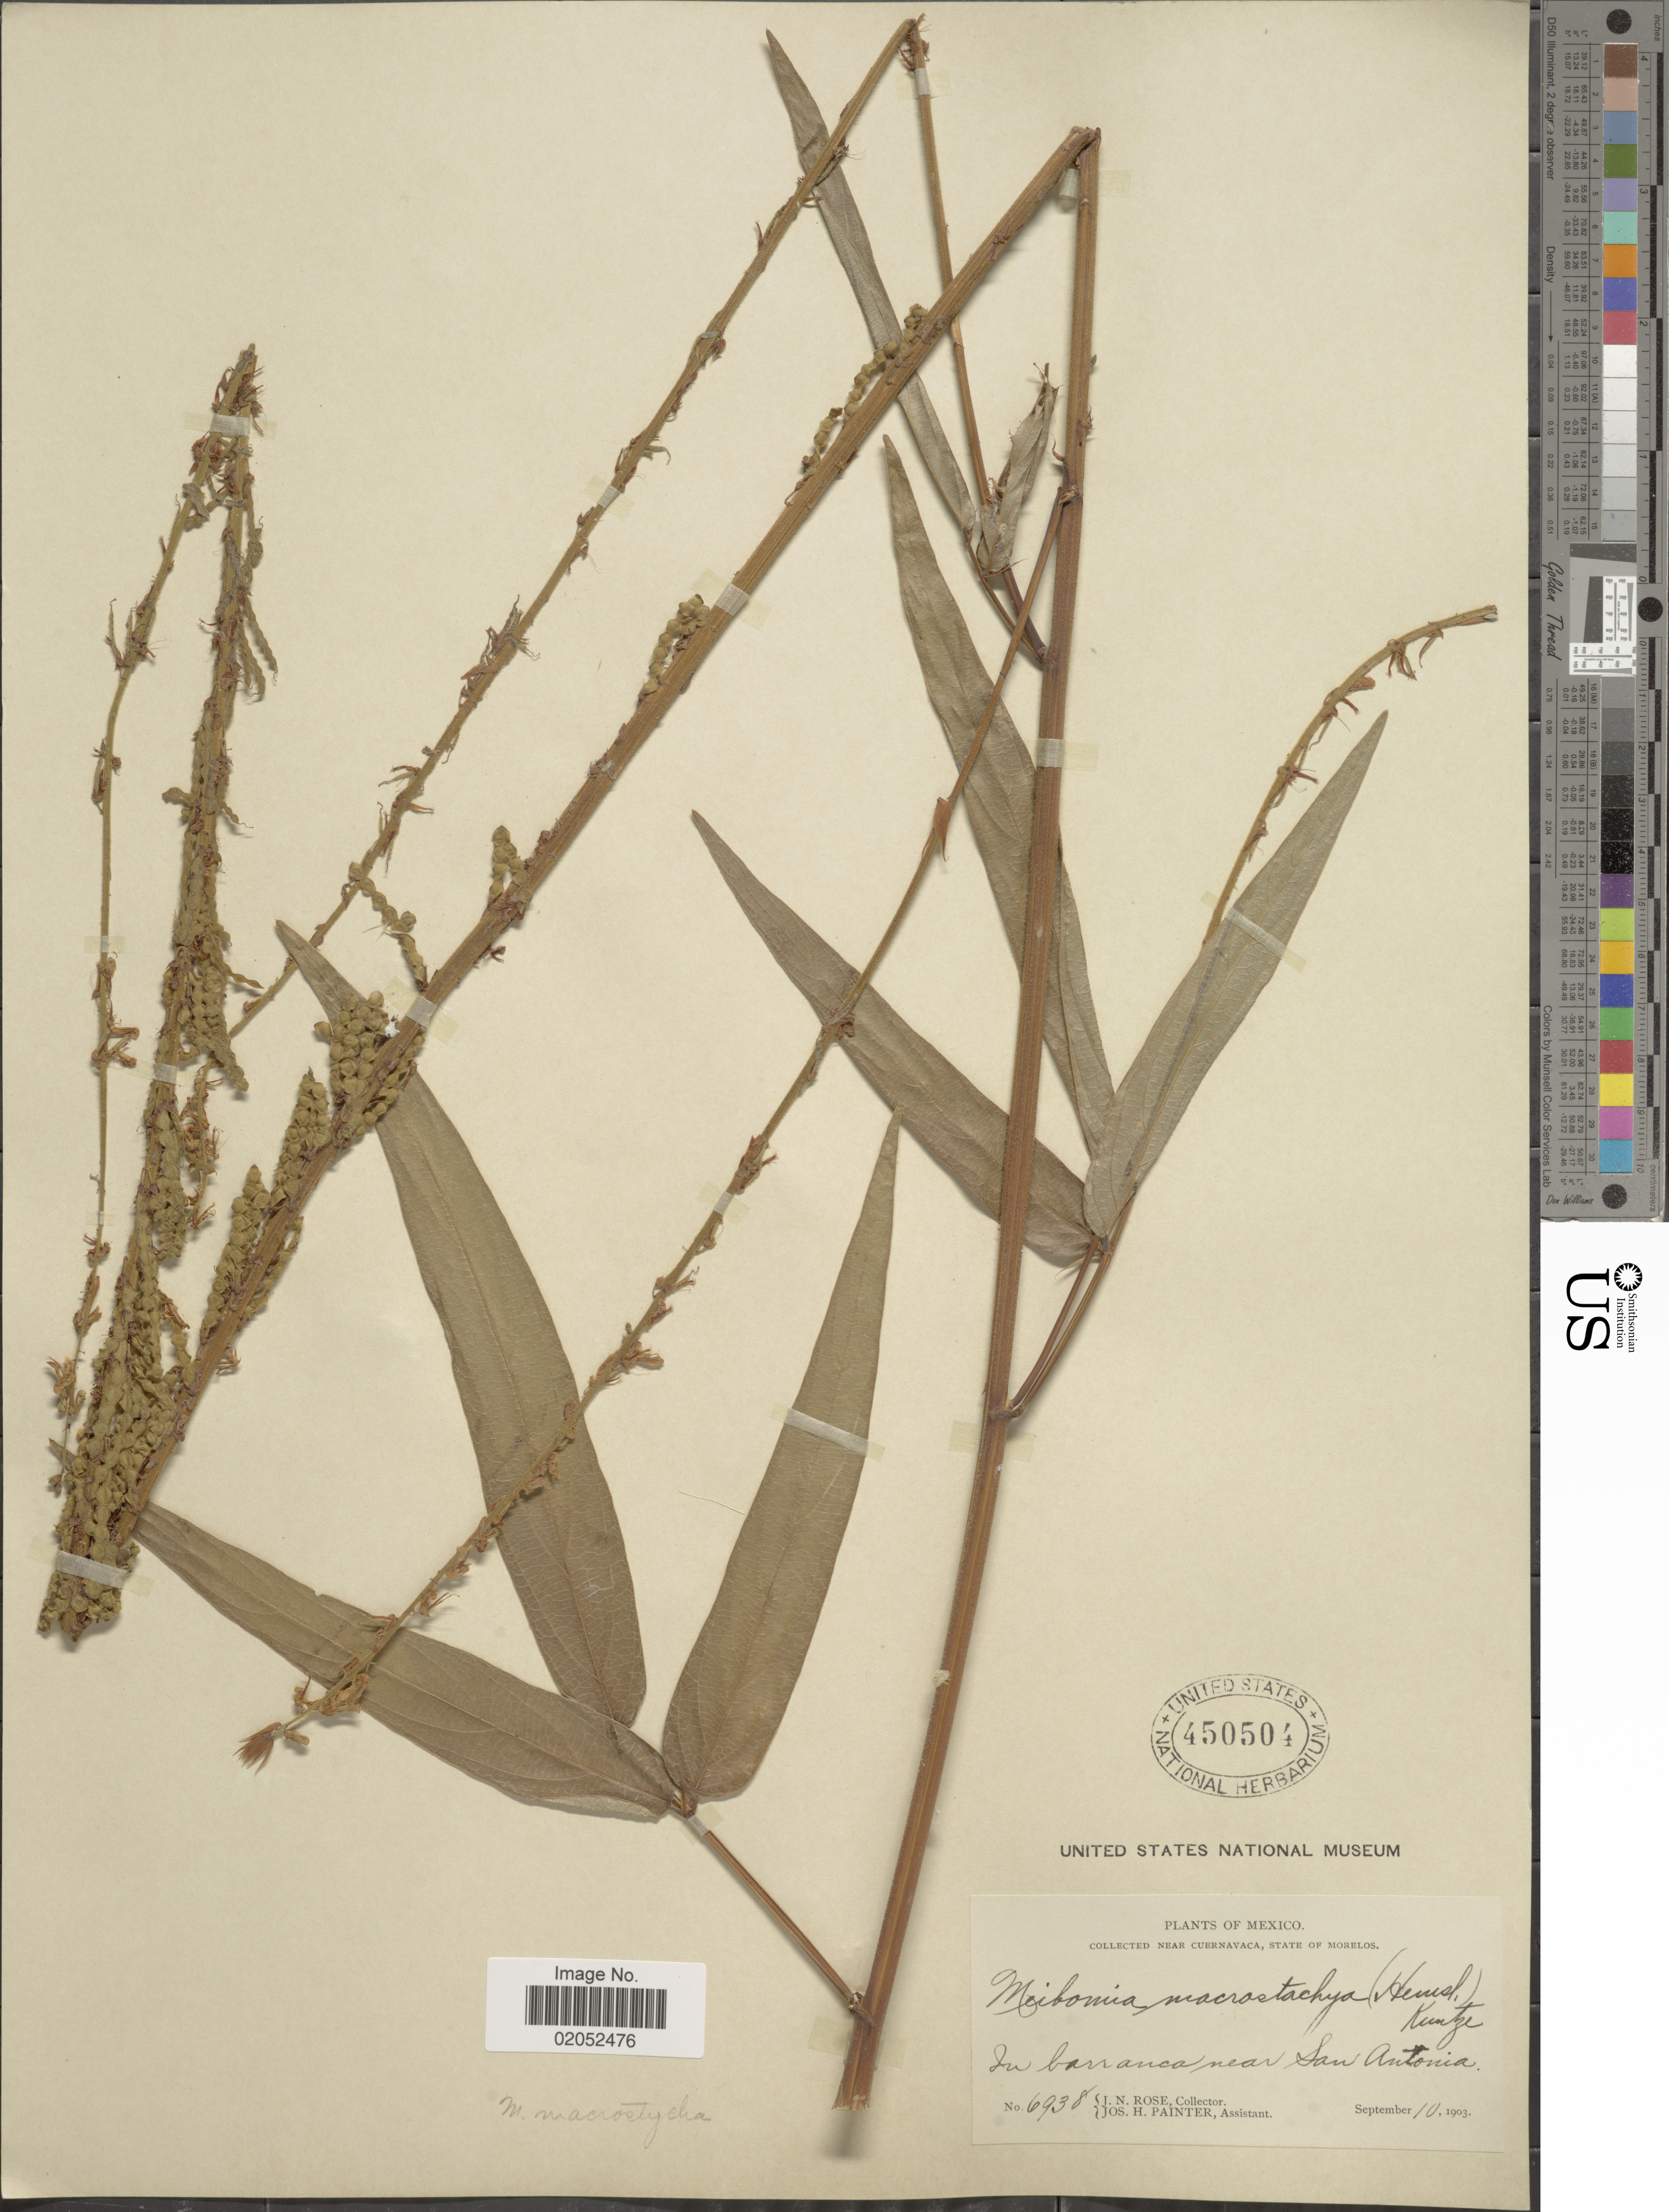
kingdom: Plantae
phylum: Tracheophyta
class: Magnoliopsida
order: Fabales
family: Fabaceae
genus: Desmodium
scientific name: Desmodium macrostachyum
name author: Hemsl.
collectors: J. N. Rose & J. H. Painter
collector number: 6938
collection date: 1903-09-10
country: Mexico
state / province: Morelos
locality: Near Cuernavaca, State of Morelos, In barranca near San Antonia.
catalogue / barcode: US 450504